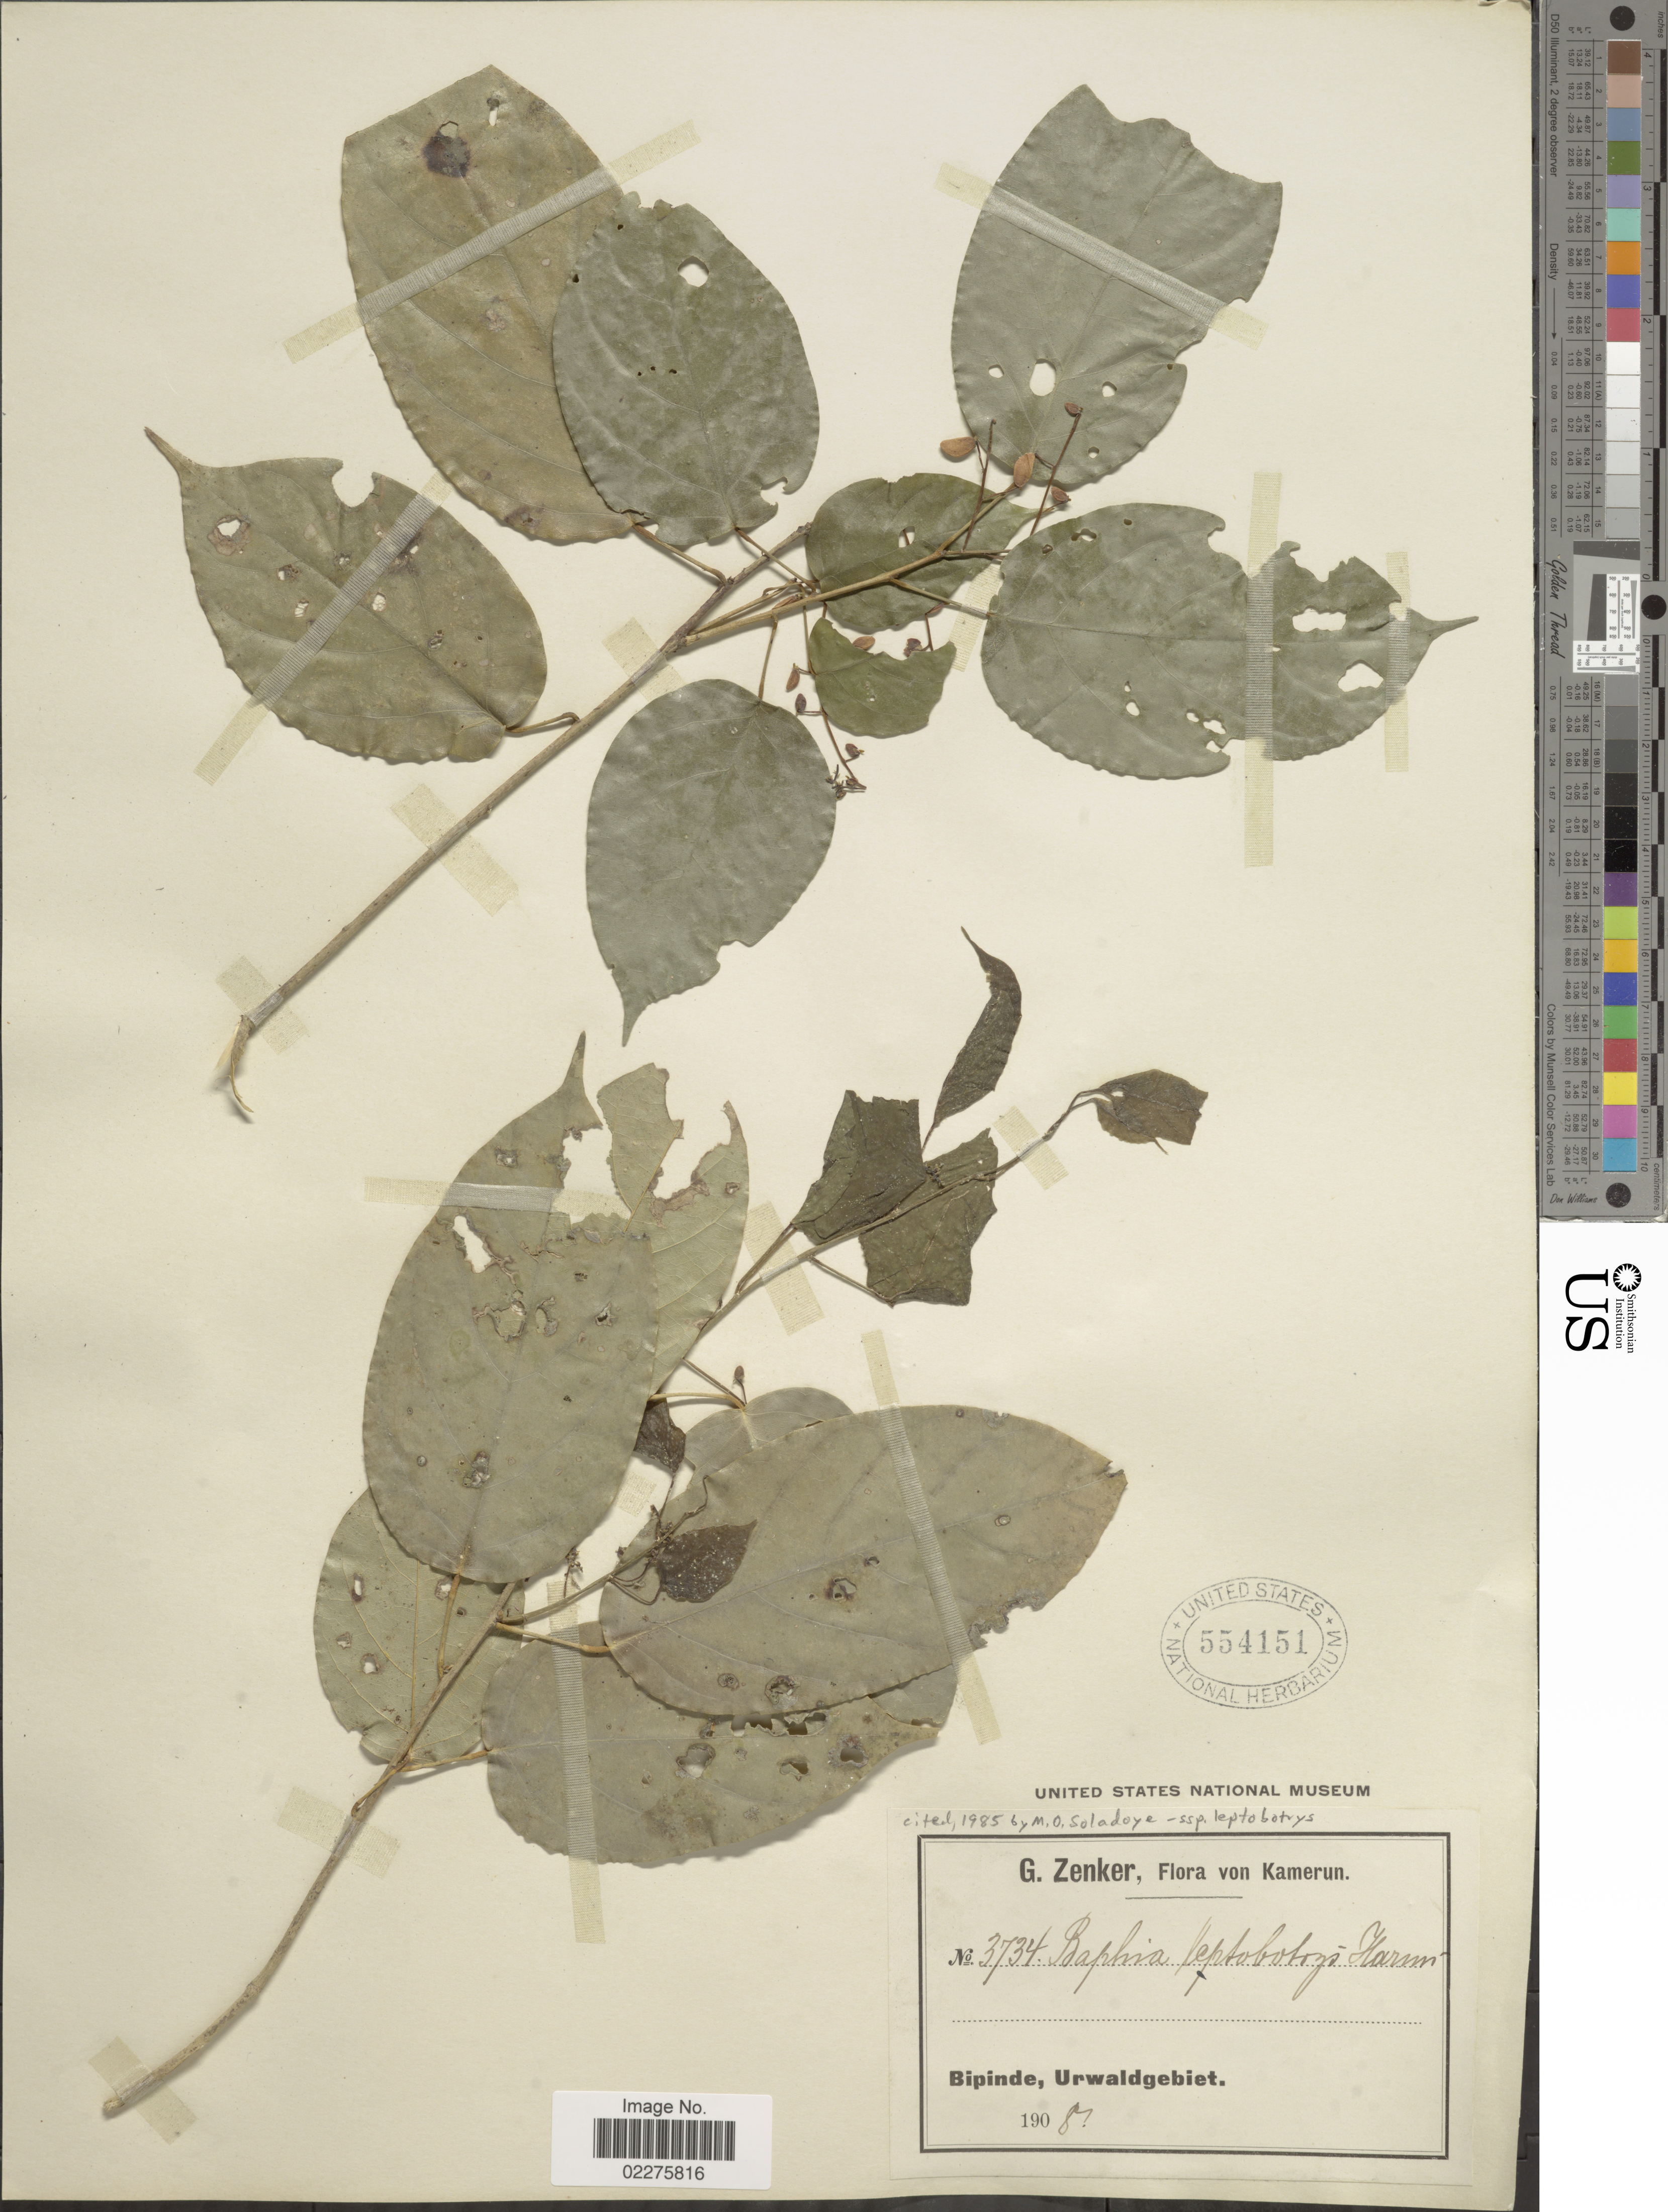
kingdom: Plantae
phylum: Tracheophyta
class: Magnoliopsida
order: Fabales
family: Fabaceae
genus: Baphia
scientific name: Baphia leptobotrys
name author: Harms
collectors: G. A. Zenker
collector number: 3734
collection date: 1908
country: Cameroon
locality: Bipinde, Urwaldgebiet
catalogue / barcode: US 554151